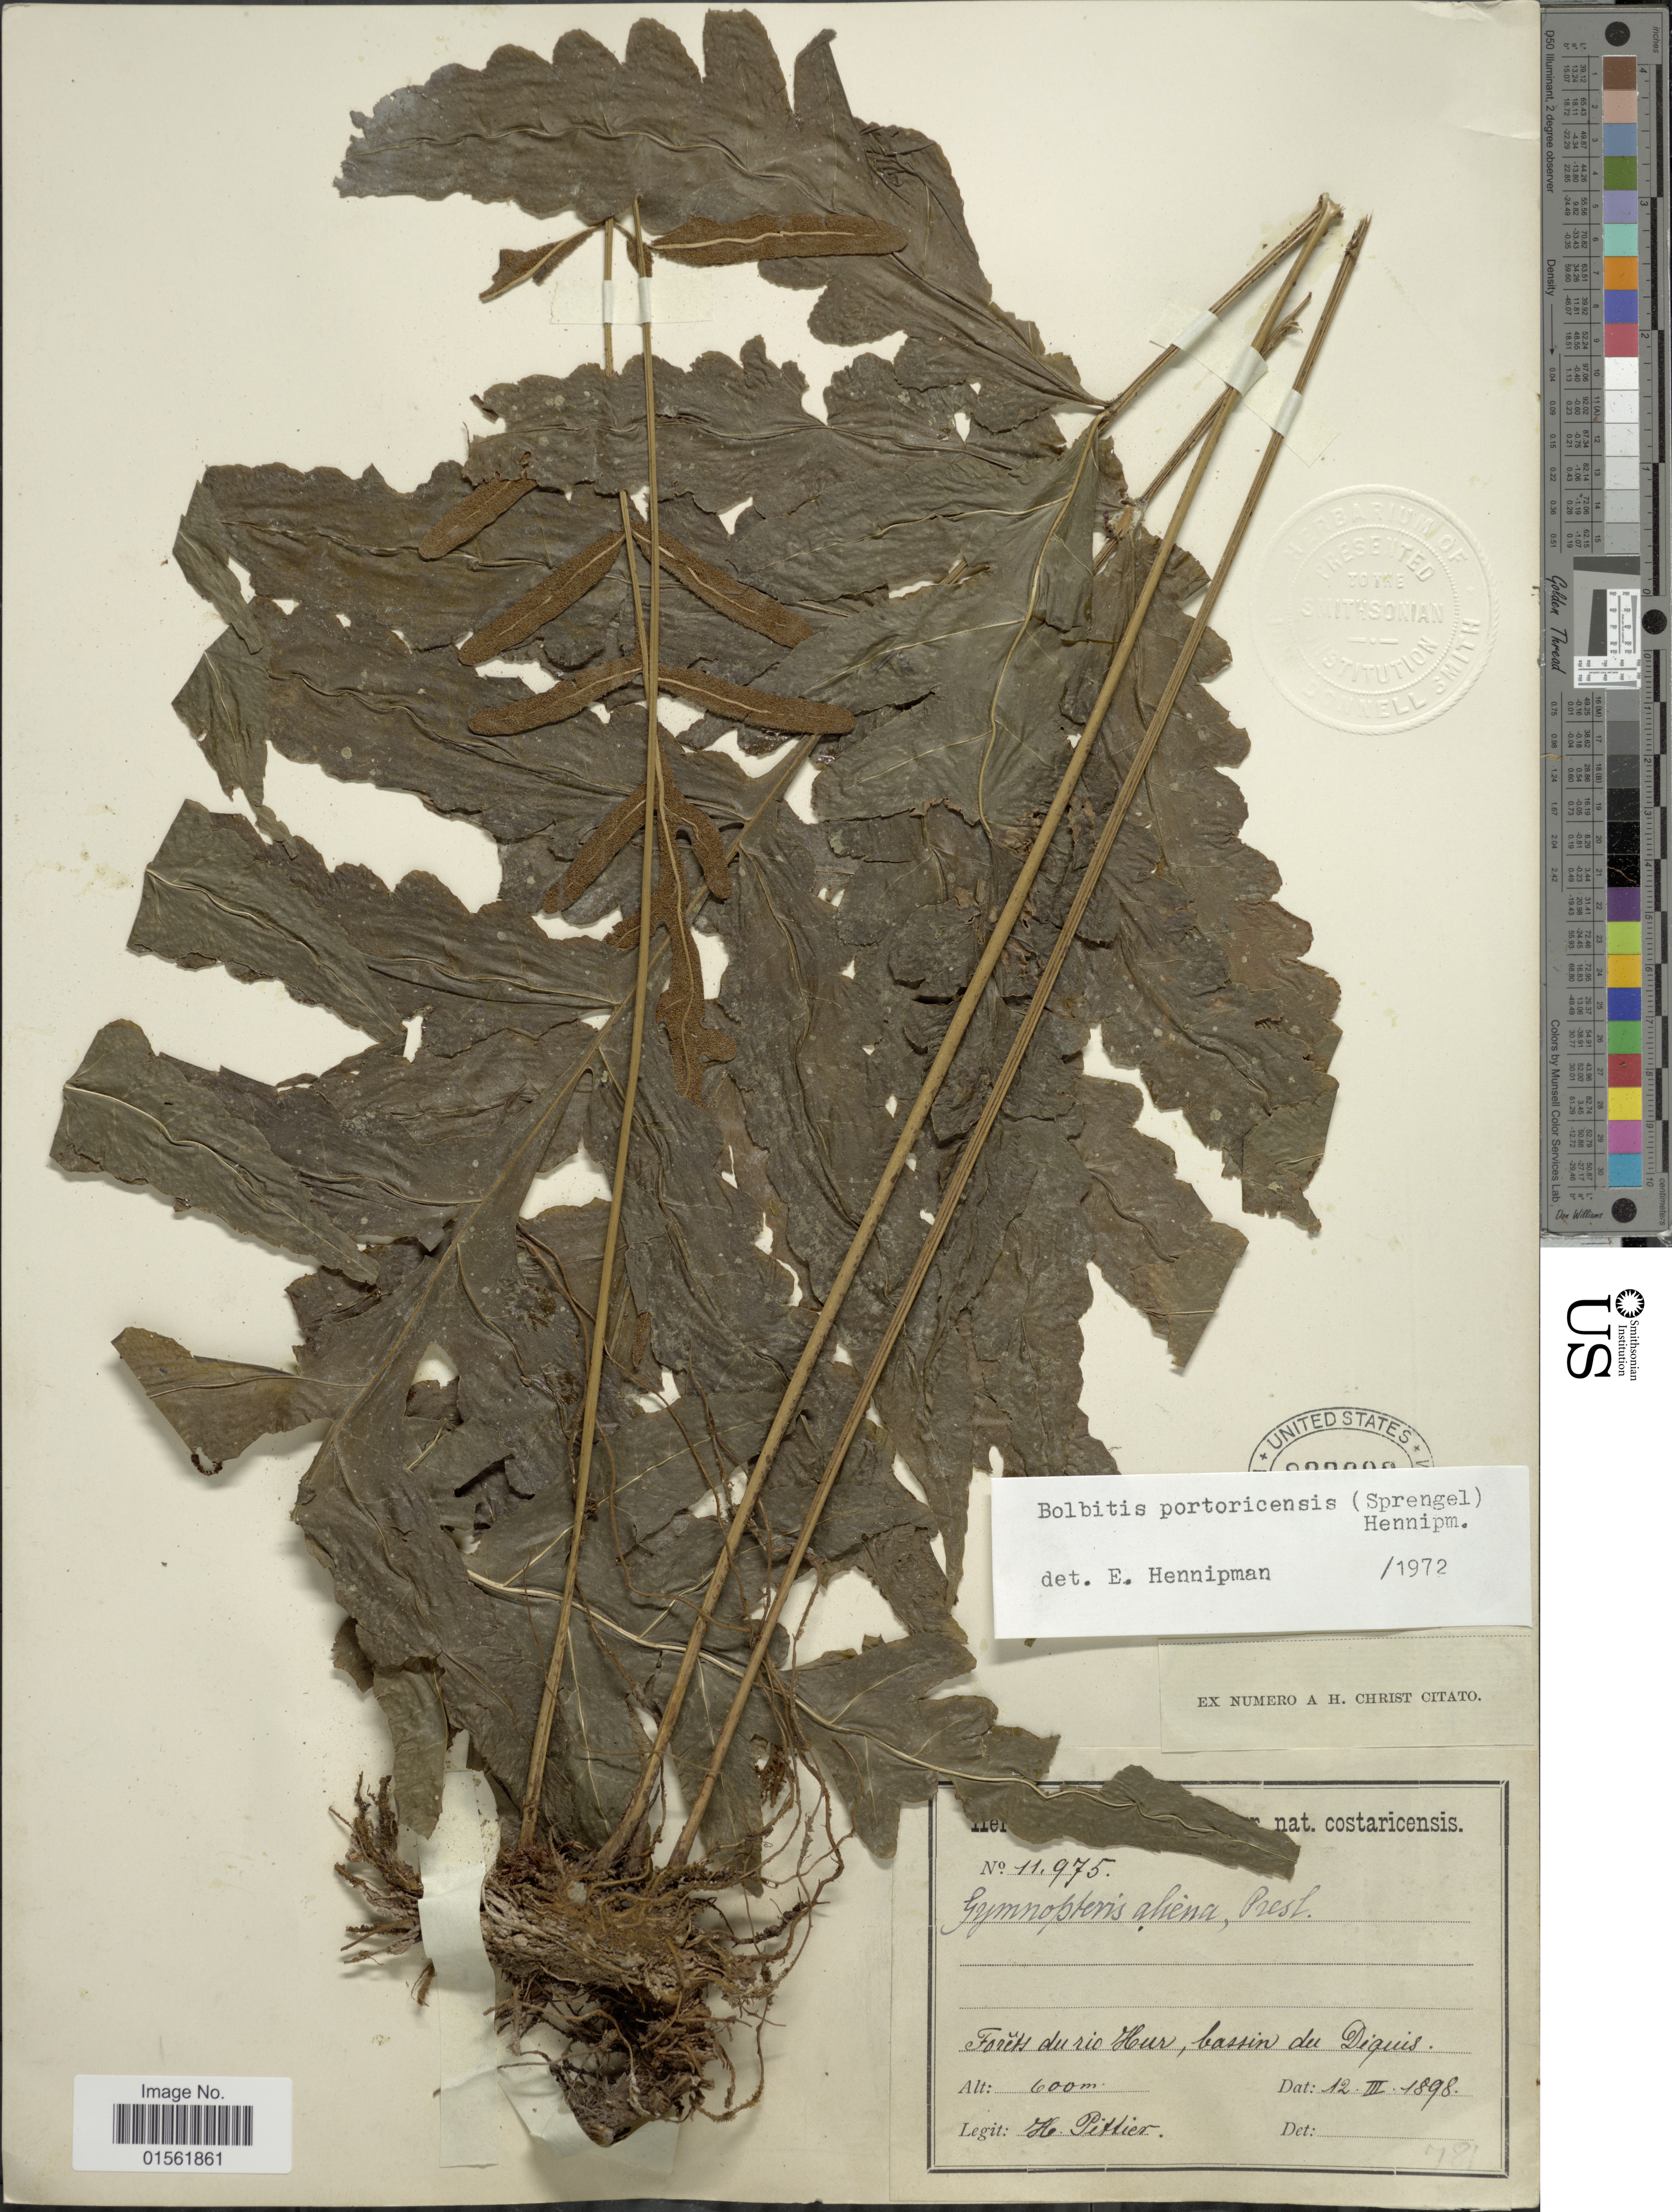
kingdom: Plantae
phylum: Tracheophyta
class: Polypodiopsida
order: Polypodiales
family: Dryopteridaceae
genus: Bolbitis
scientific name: Bolbitis portoricensis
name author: (Spreng.) Hennipman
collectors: H. F. Pittier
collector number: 11975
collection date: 1898-03-12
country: Costa Rica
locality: Forêts du rio Hur, bassin du Diquis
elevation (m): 600